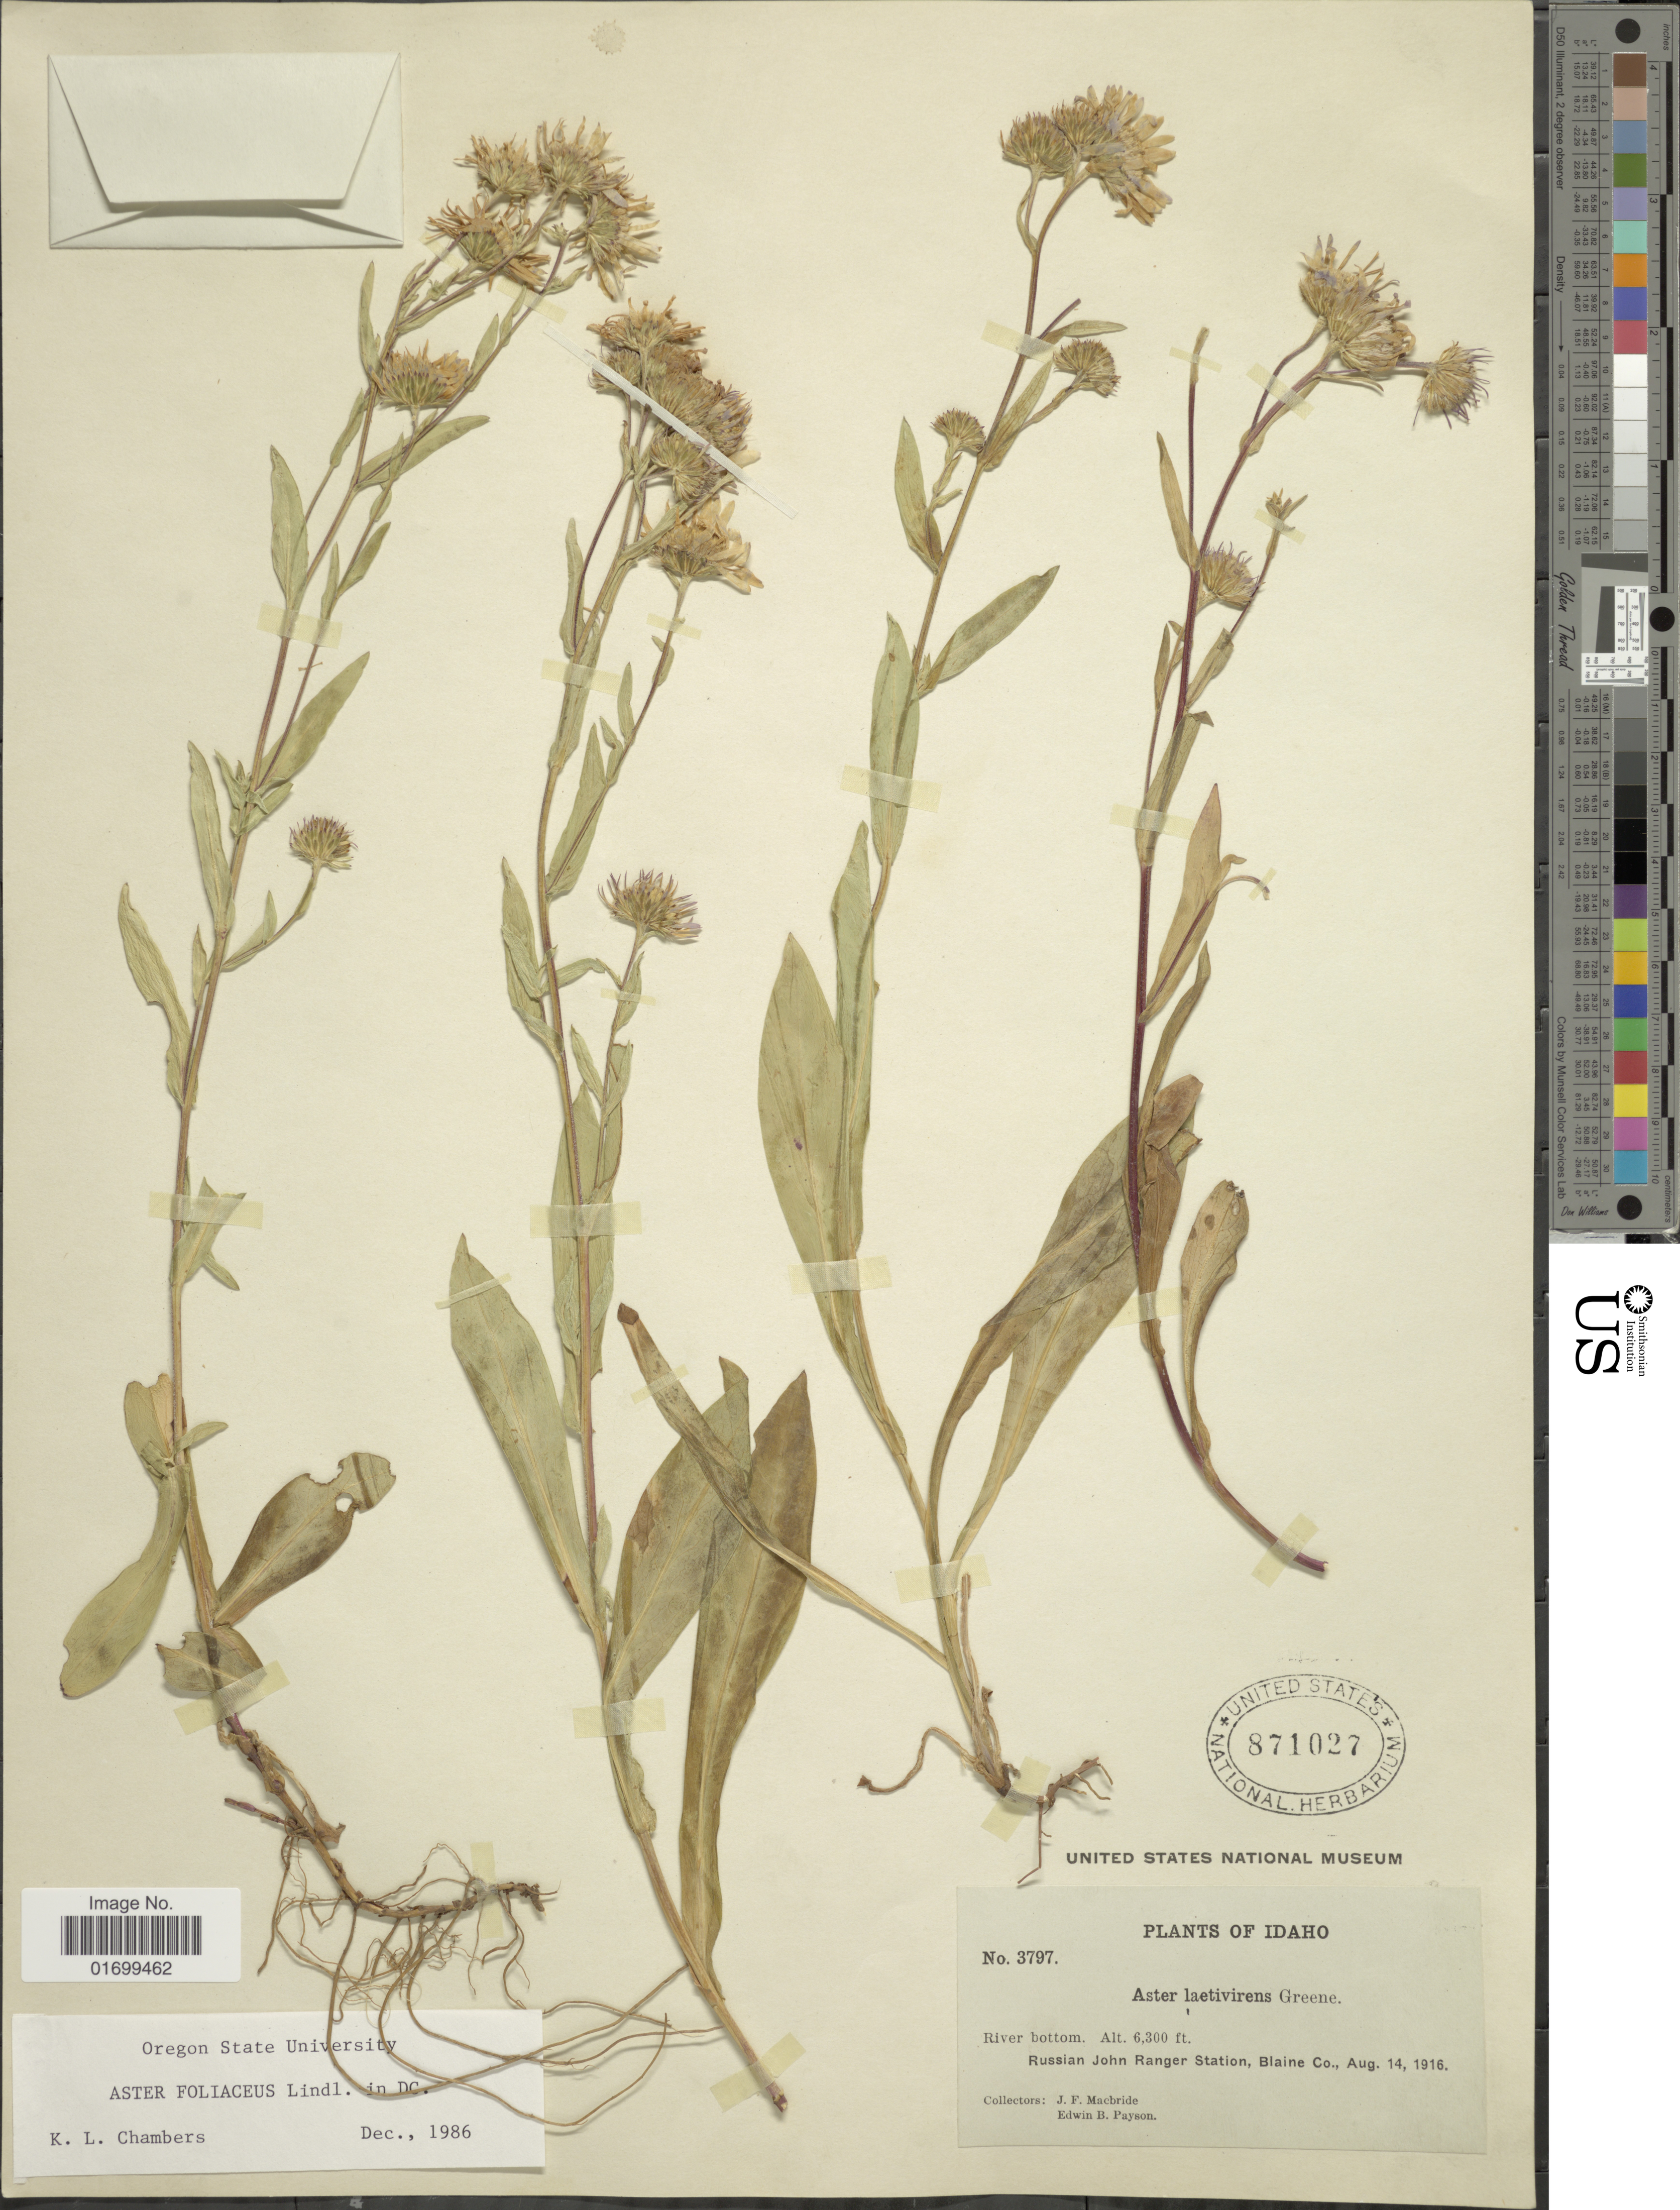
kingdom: Plantae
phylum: Tracheophyta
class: Magnoliopsida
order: Asterales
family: Asteraceae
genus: Symphyotrichum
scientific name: Symphyotrichum foliaceum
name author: (Lindl. ex DC.) G.L. Nesom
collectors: J. F. Macbride & E. B. Payson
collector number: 3797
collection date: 1916-08-14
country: United States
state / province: Idaho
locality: River bottom, Russian John Ranger Station, Blaine Co.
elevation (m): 1920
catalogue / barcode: US 871027